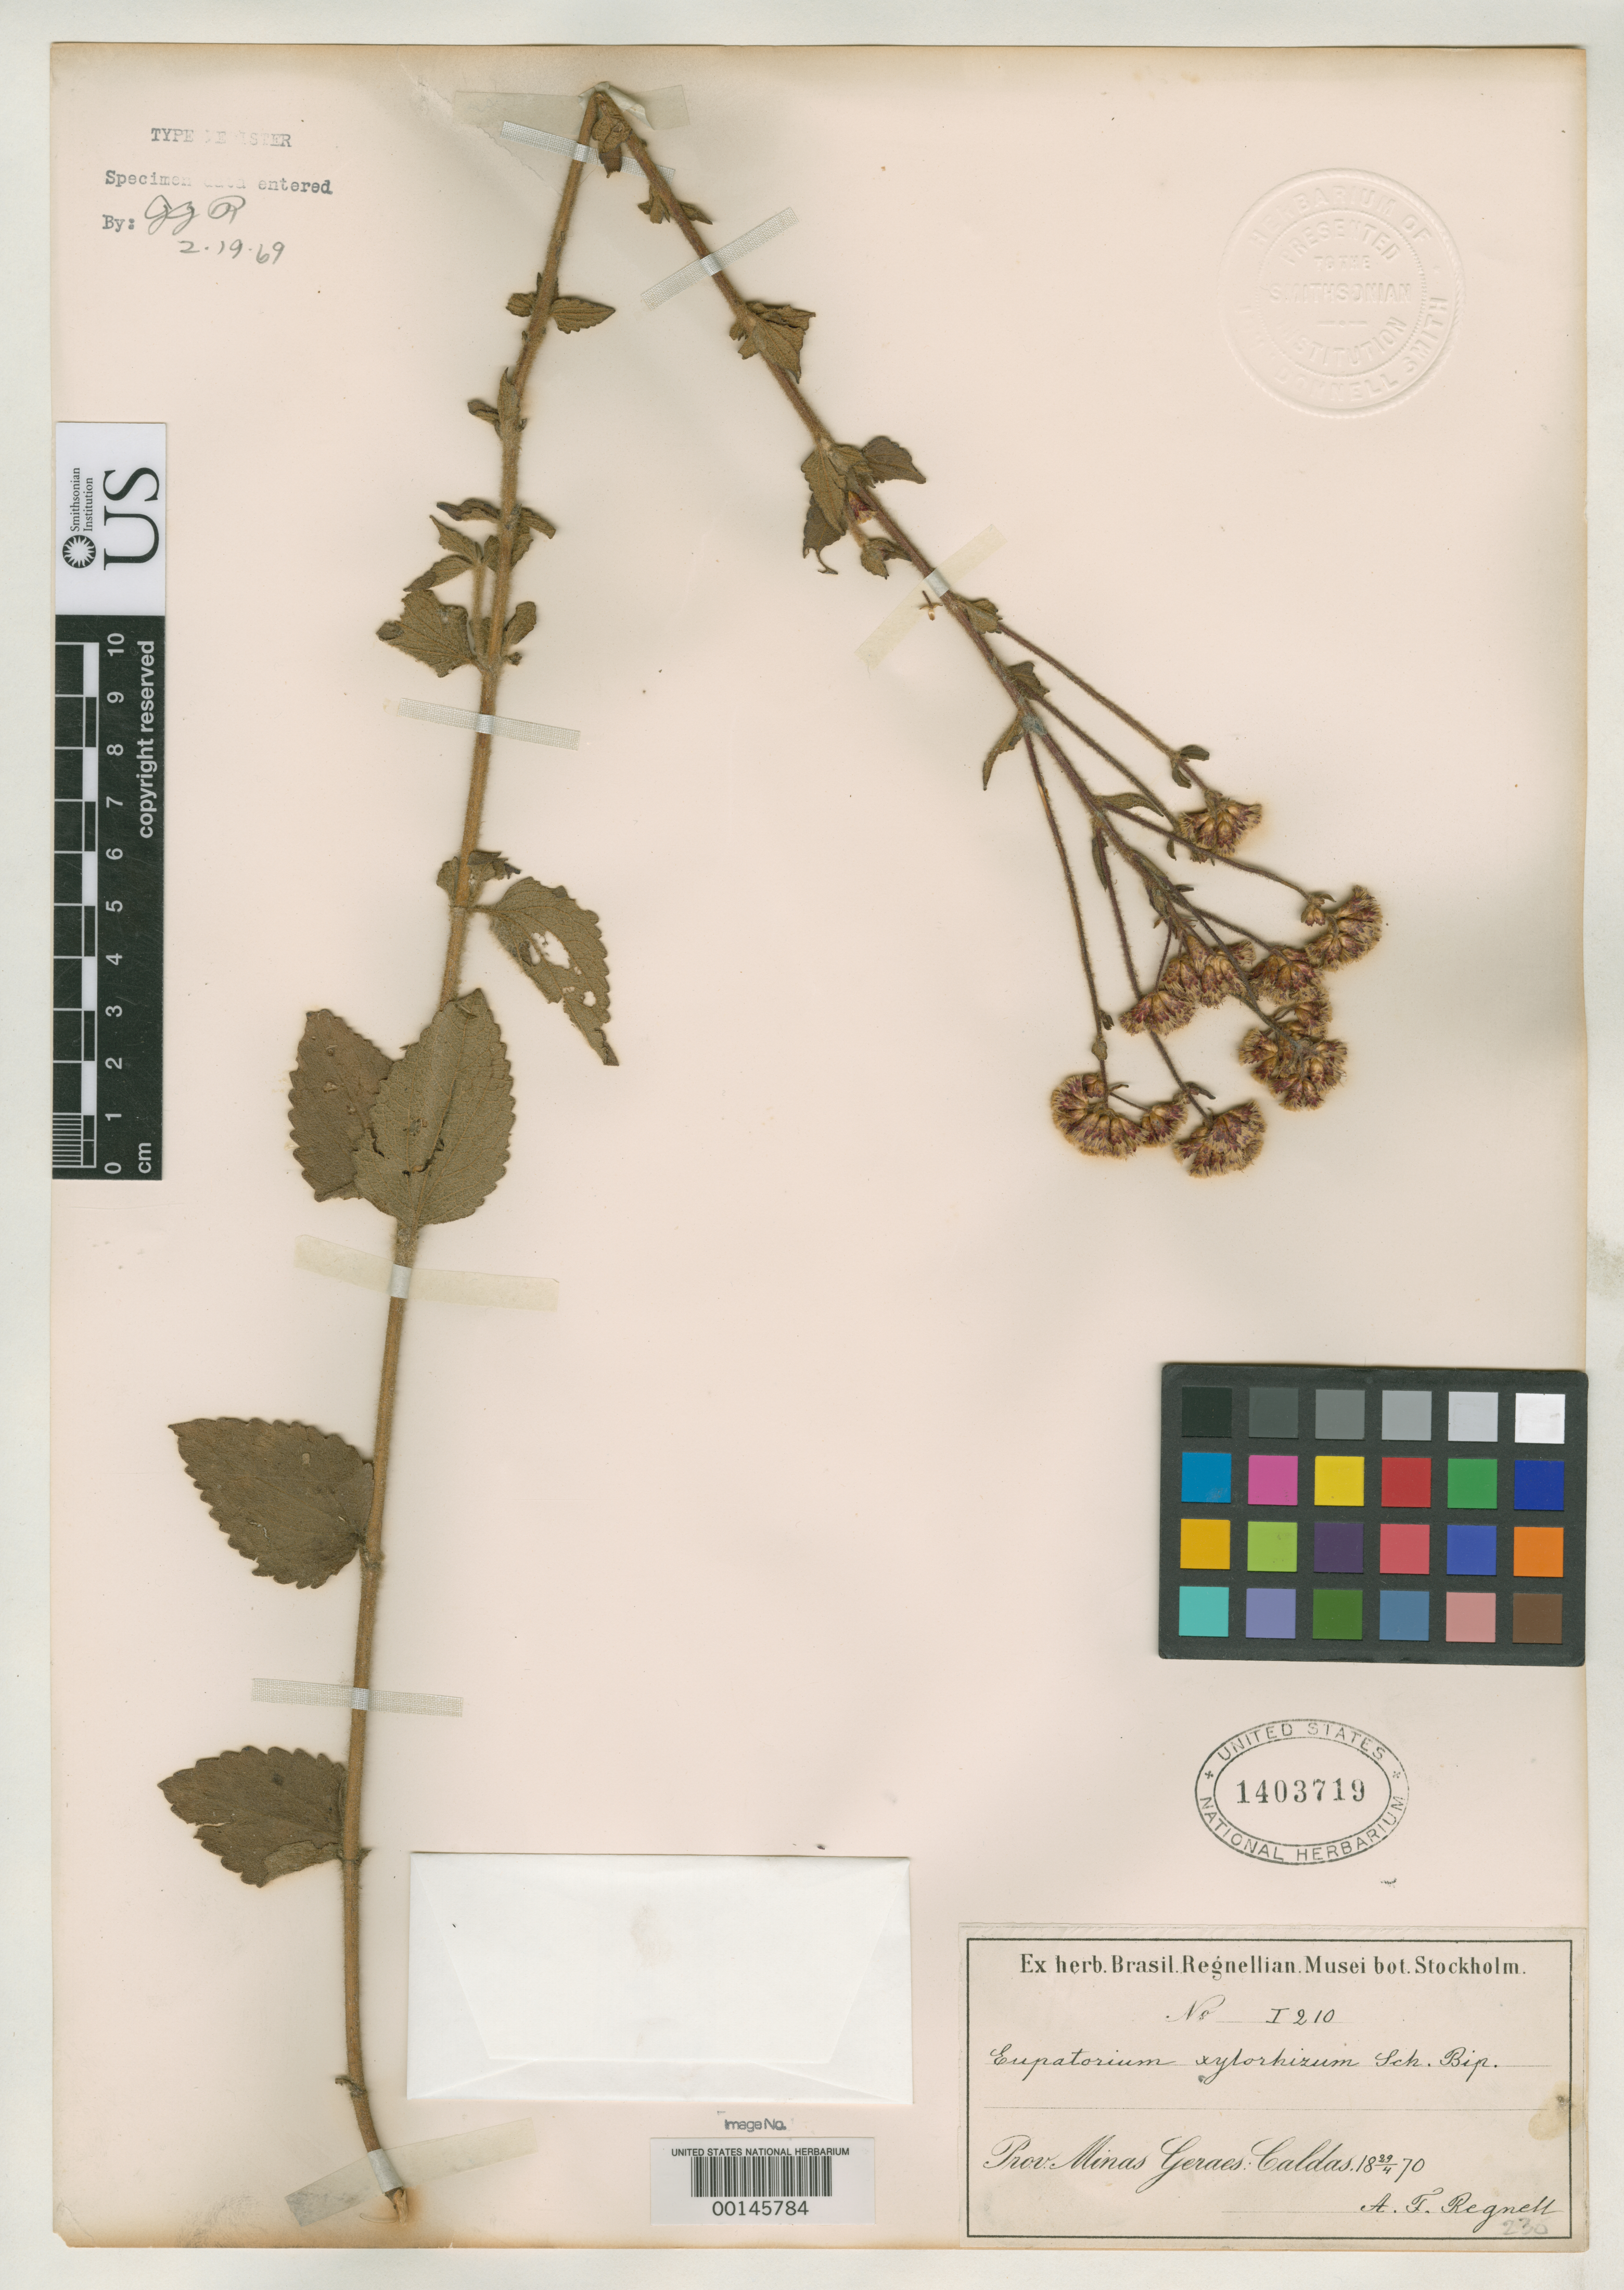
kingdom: Plantae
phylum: Tracheophyta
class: Magnoliopsida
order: Asterales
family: Asteraceae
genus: Eupatorium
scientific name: Eupatorium xylorhizum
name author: Baker in Mart.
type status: Isotype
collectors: A. F. Regnell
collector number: I 210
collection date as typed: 29 Apr 1870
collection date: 1870-04-29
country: Brazil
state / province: Minas Gerais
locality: Caldas.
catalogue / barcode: US 1403719